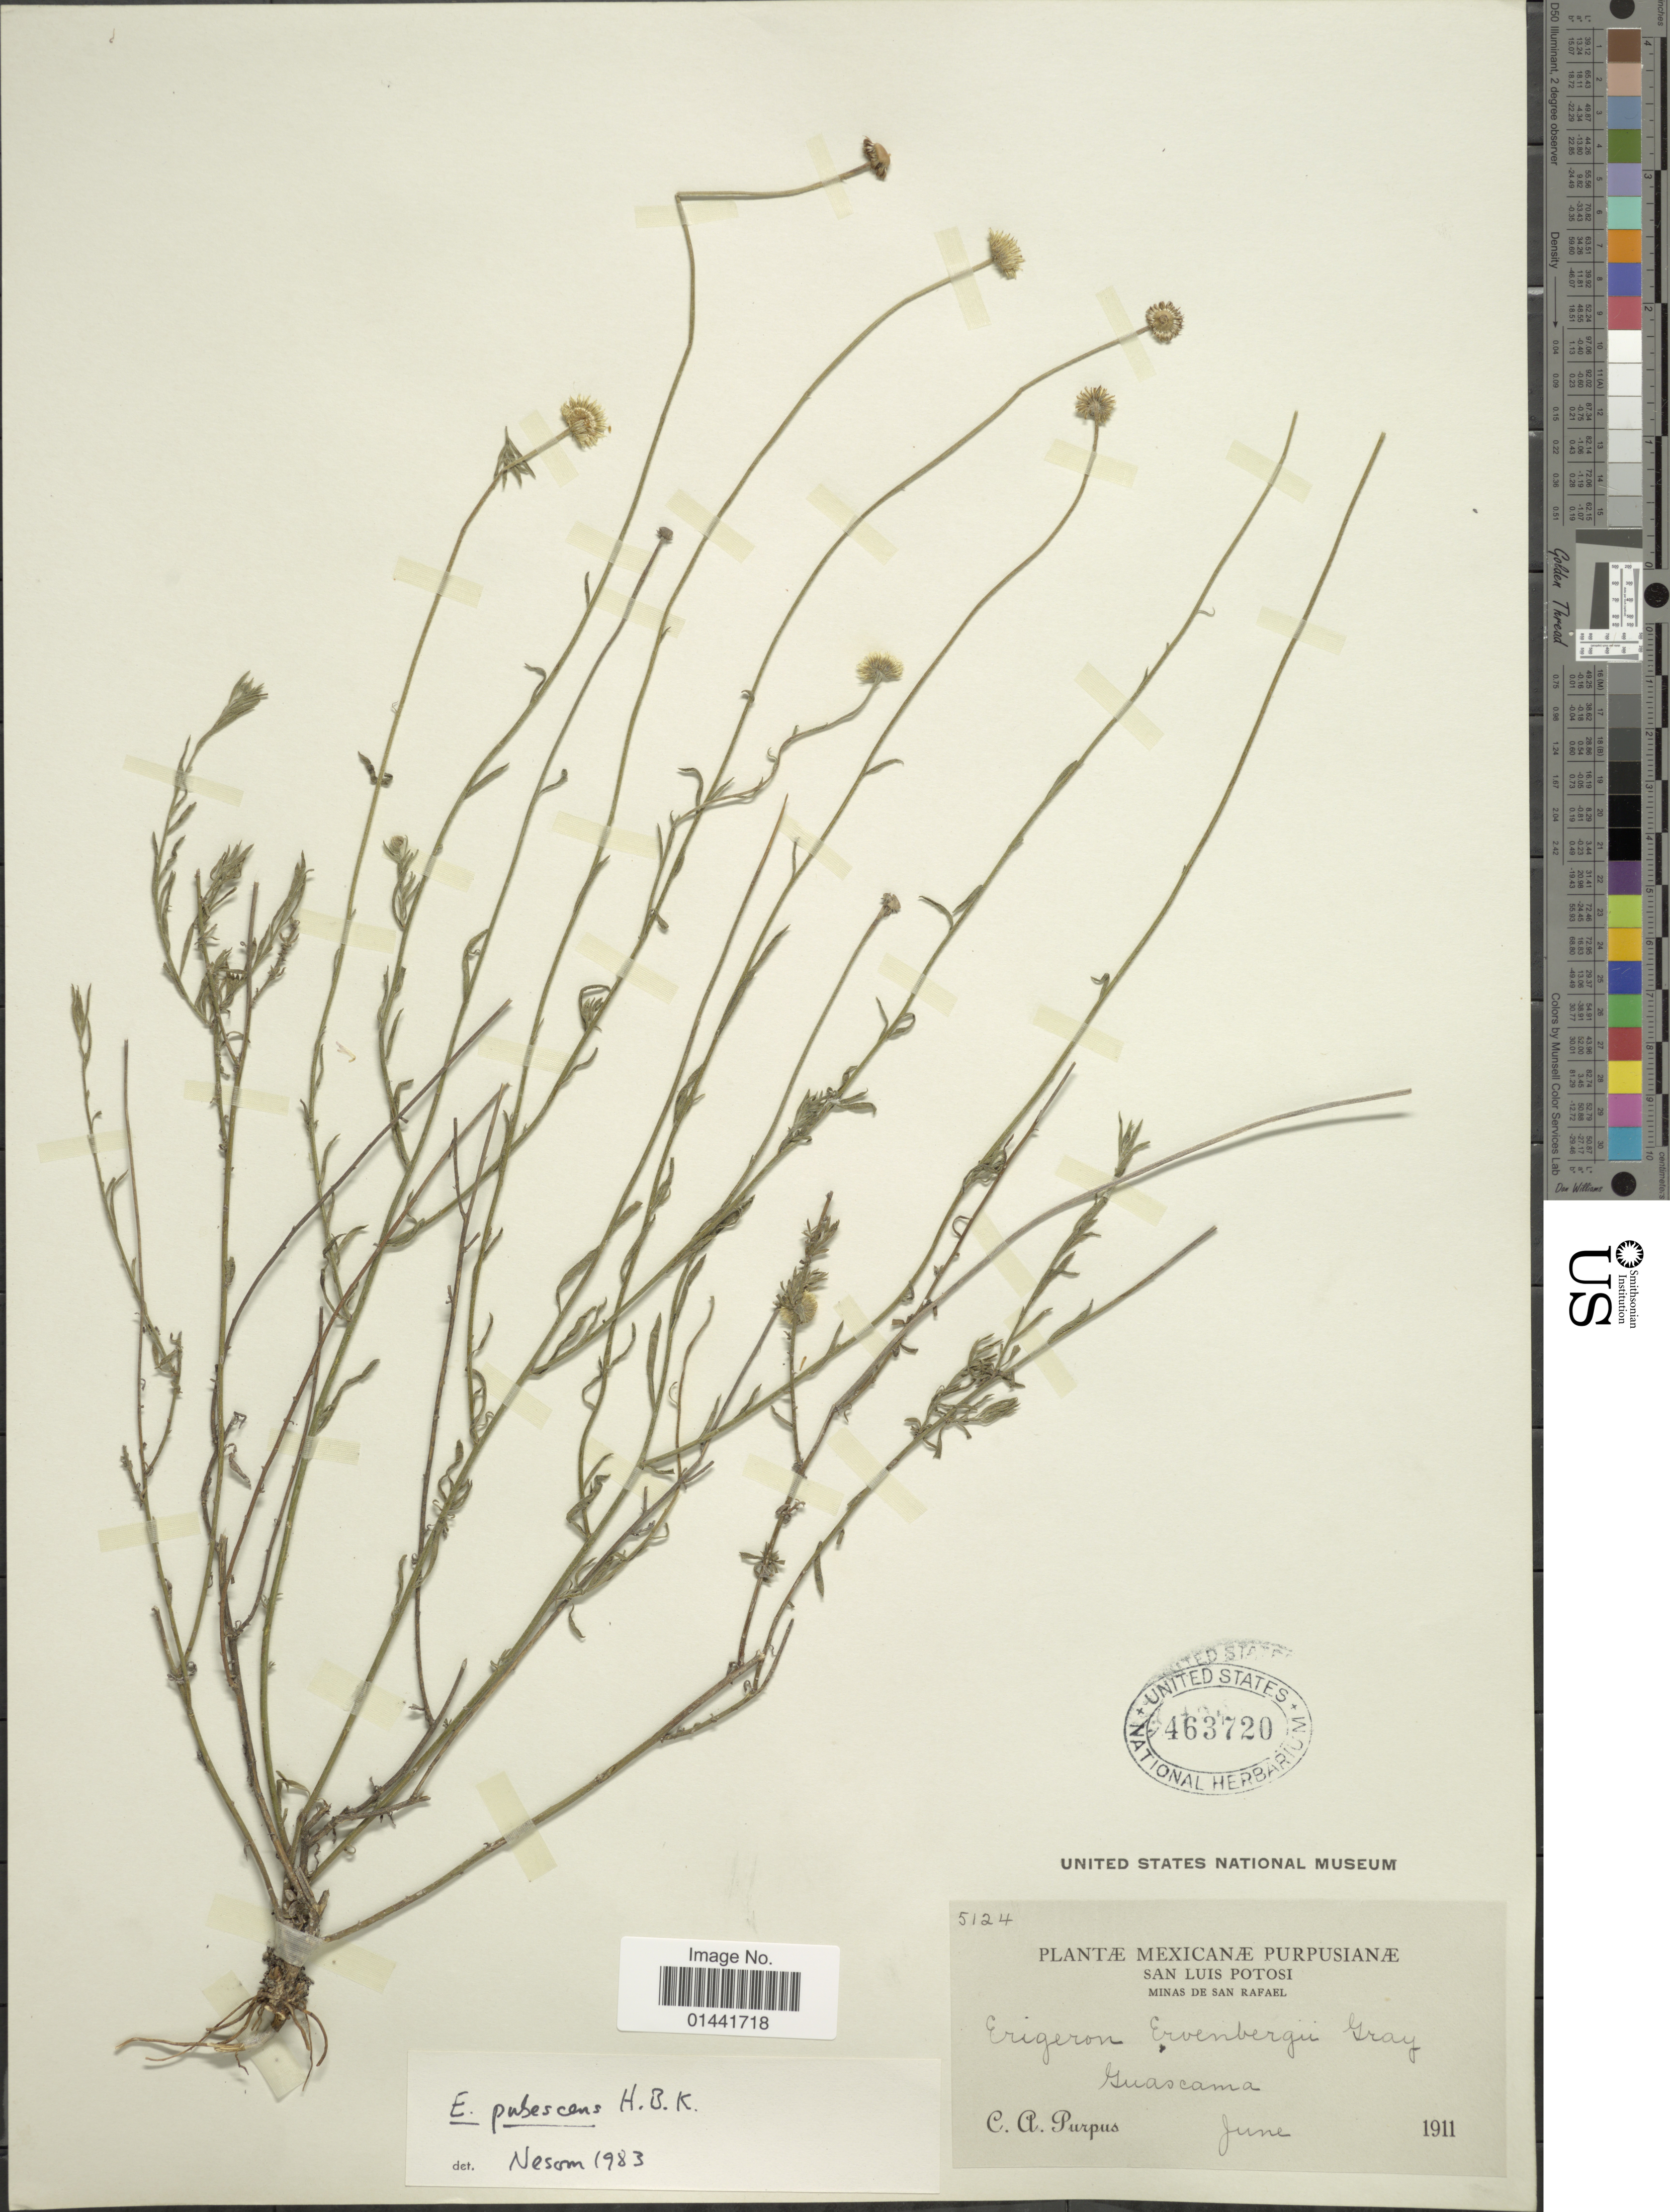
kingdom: Plantae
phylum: Tracheophyta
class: Magnoliopsida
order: Asterales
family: Asteraceae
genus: Erigeron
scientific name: Erigeron pubescens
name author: Kunth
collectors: C. A. Purpus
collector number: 5124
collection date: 1911-06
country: Mexico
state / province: San Luis Potosí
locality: Minas de San Rafael, Guascama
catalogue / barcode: US 463720